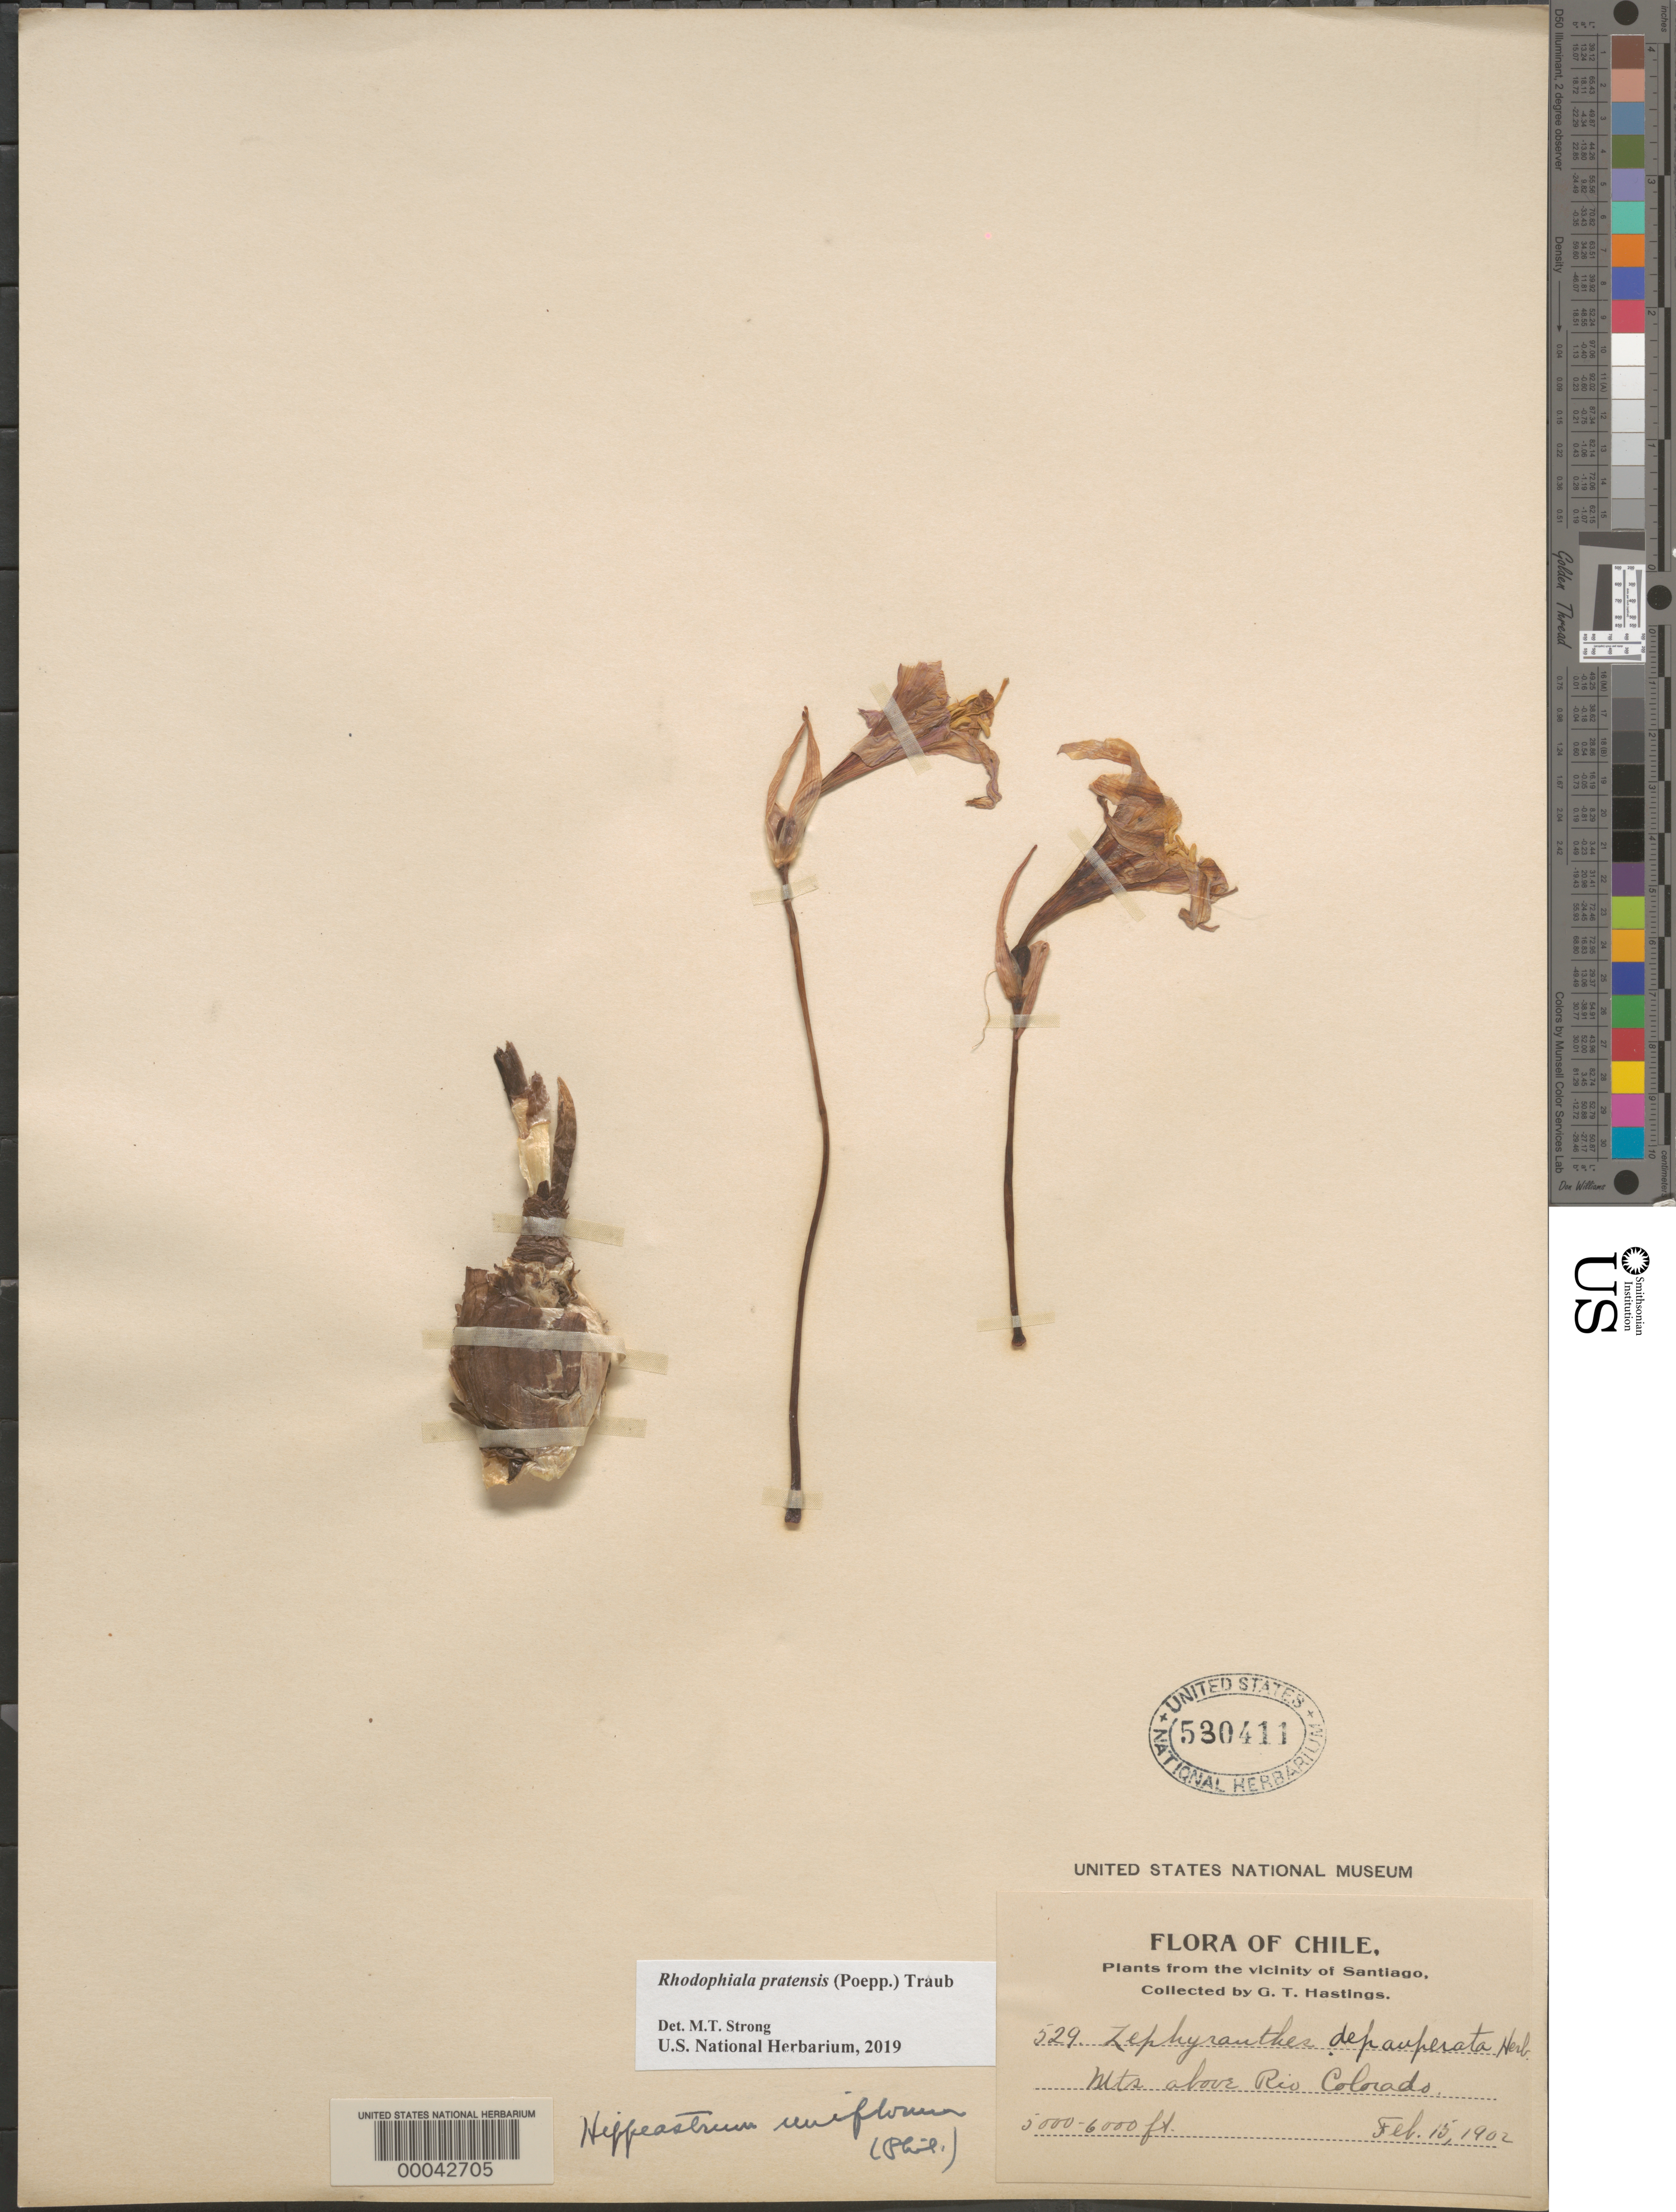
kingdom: Plantae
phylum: Tracheophyta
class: Liliopsida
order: Asparagales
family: Amaryllidaceae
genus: Rhodophiala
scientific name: Rhodophiala pratensis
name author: (Poepp.) Traub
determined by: Strong, Mark T., (BOT), Smithsonian Institution - National Museum of Natural History (UNITED STATES)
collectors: O. Buchtien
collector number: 529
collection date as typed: Feb 1903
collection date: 1903-02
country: Chile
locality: Unpallatopass; tuncal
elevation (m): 2300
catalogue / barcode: US 1157793